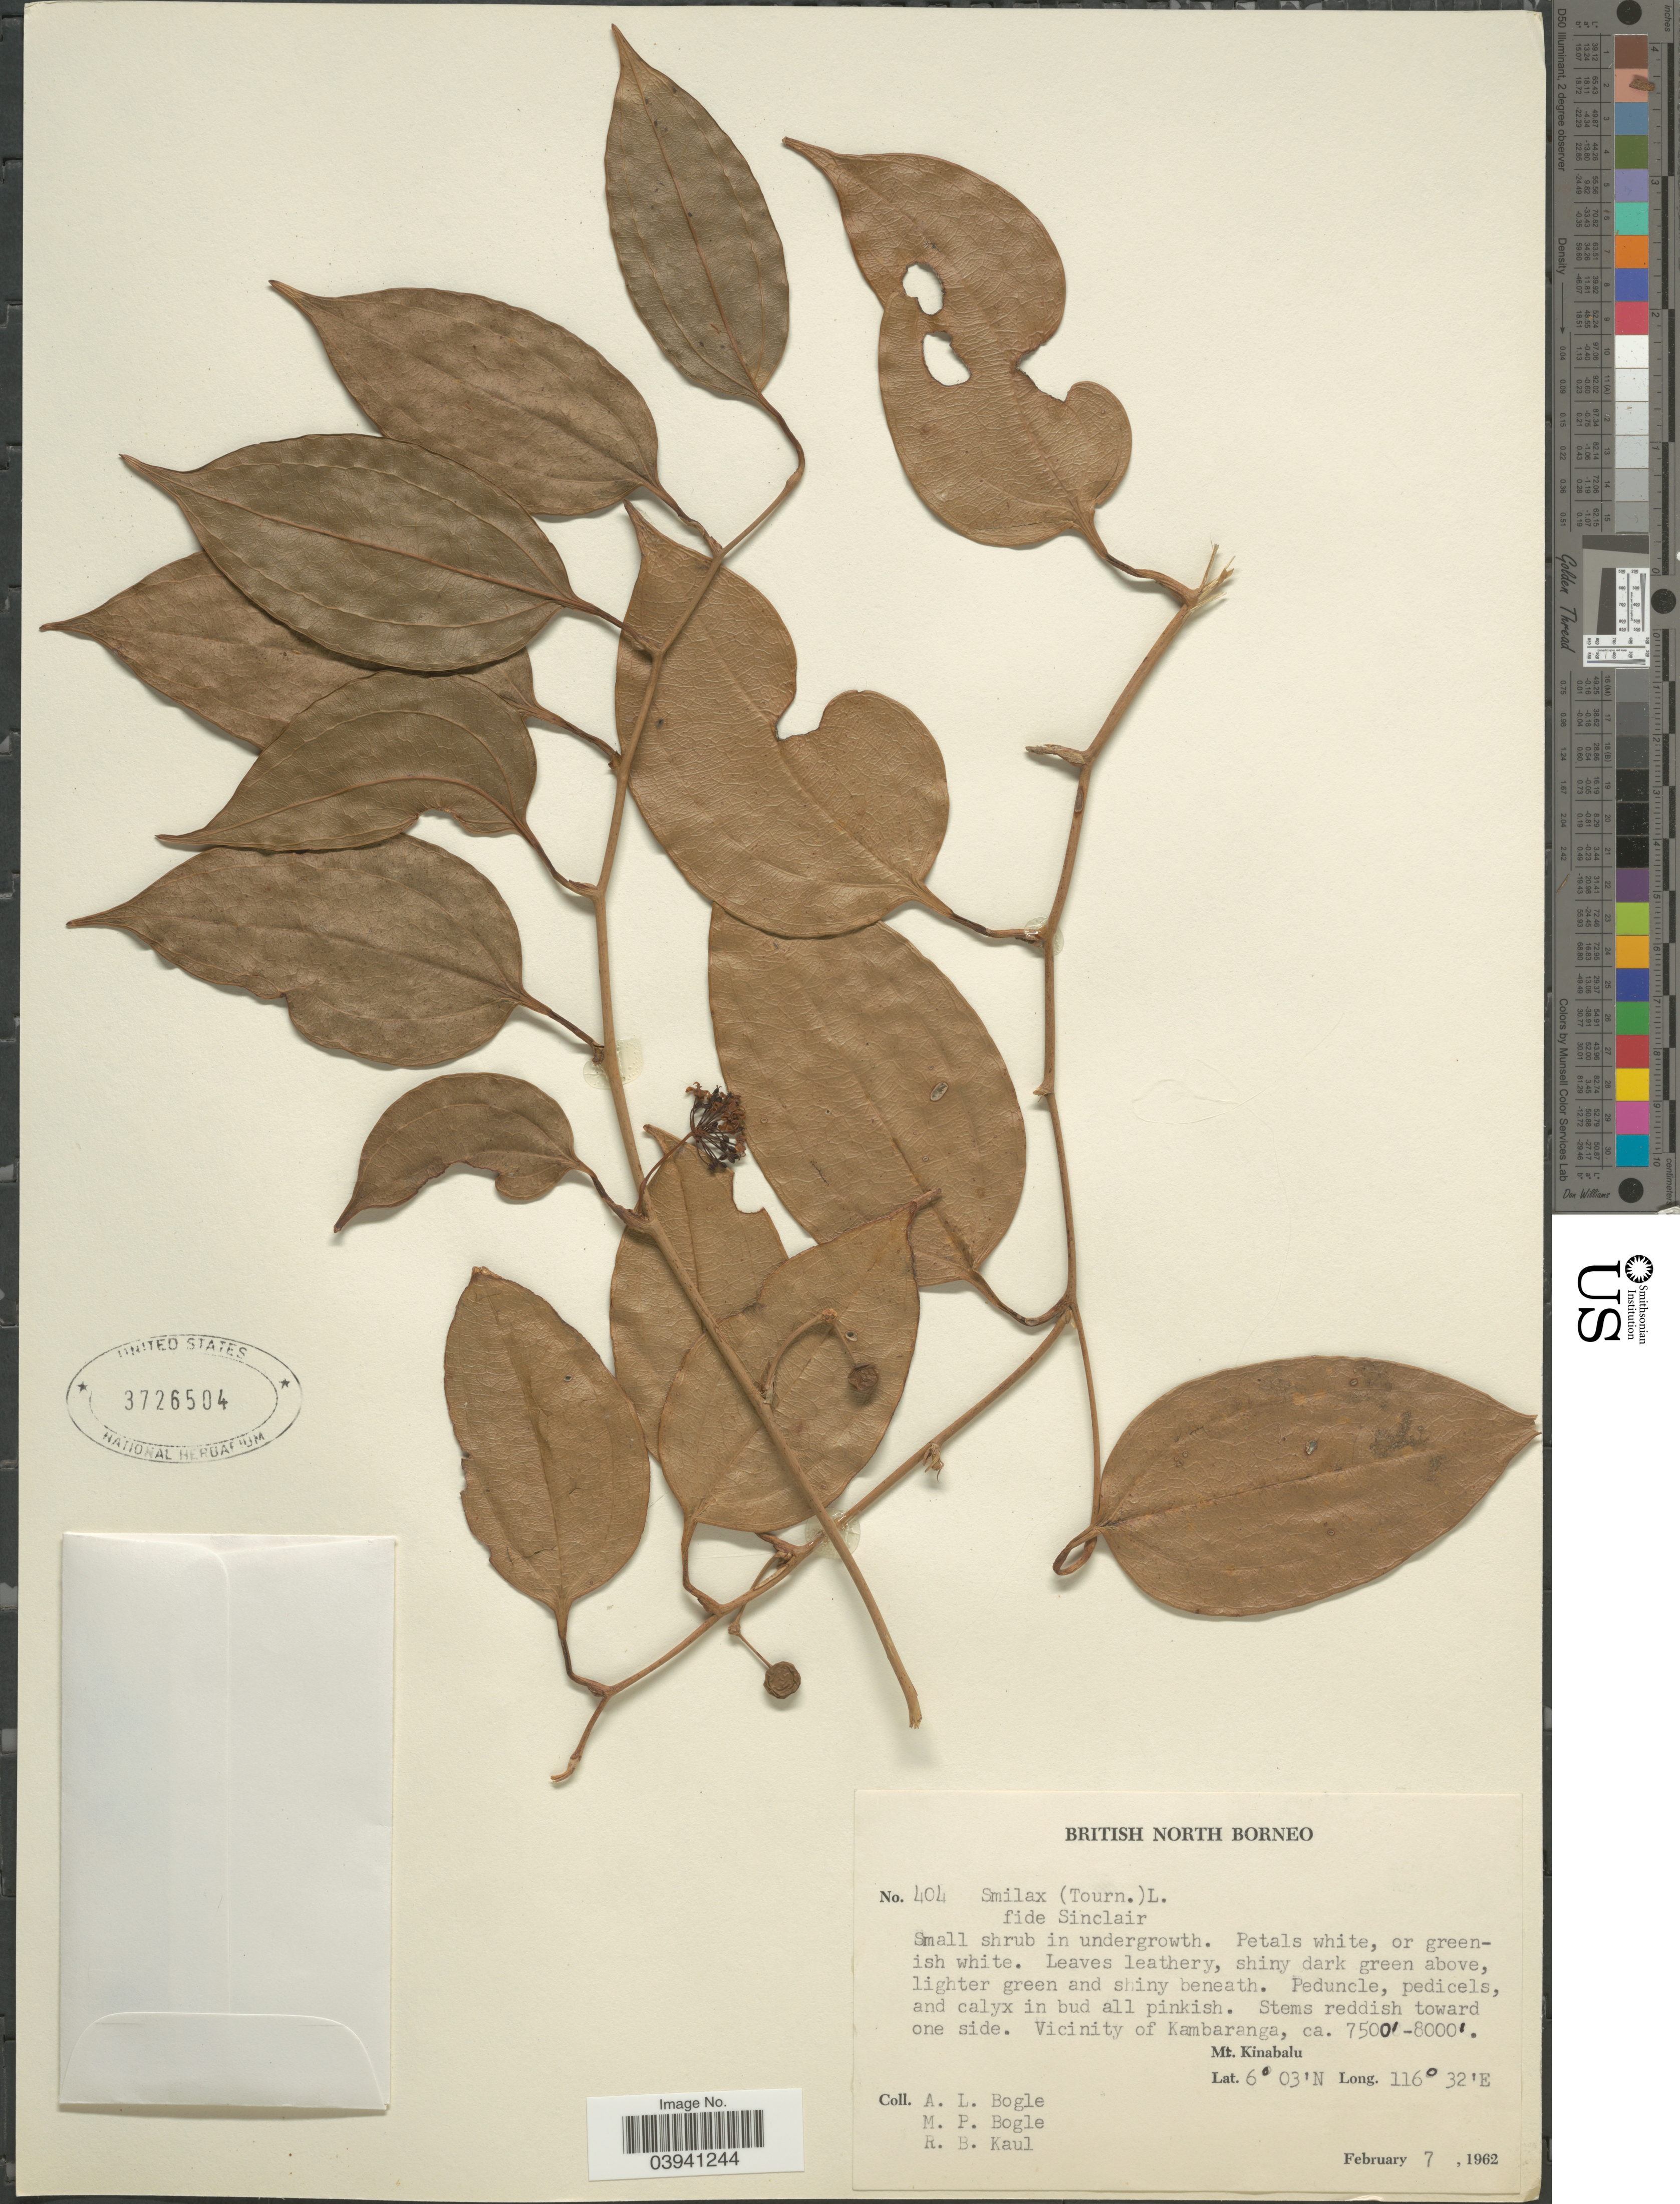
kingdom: Plantae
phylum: Tracheophyta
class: Liliopsida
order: Liliales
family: Smilacaceae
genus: Smilax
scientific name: Smilax sp.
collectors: Bogle, A.L., M. Bogle & R. Kaul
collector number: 404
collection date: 1962-02-07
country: Malaysia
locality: British North Borneo. Vicinity of Kambaranga, Mt. Kinabalu.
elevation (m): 2286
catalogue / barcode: US 3726504